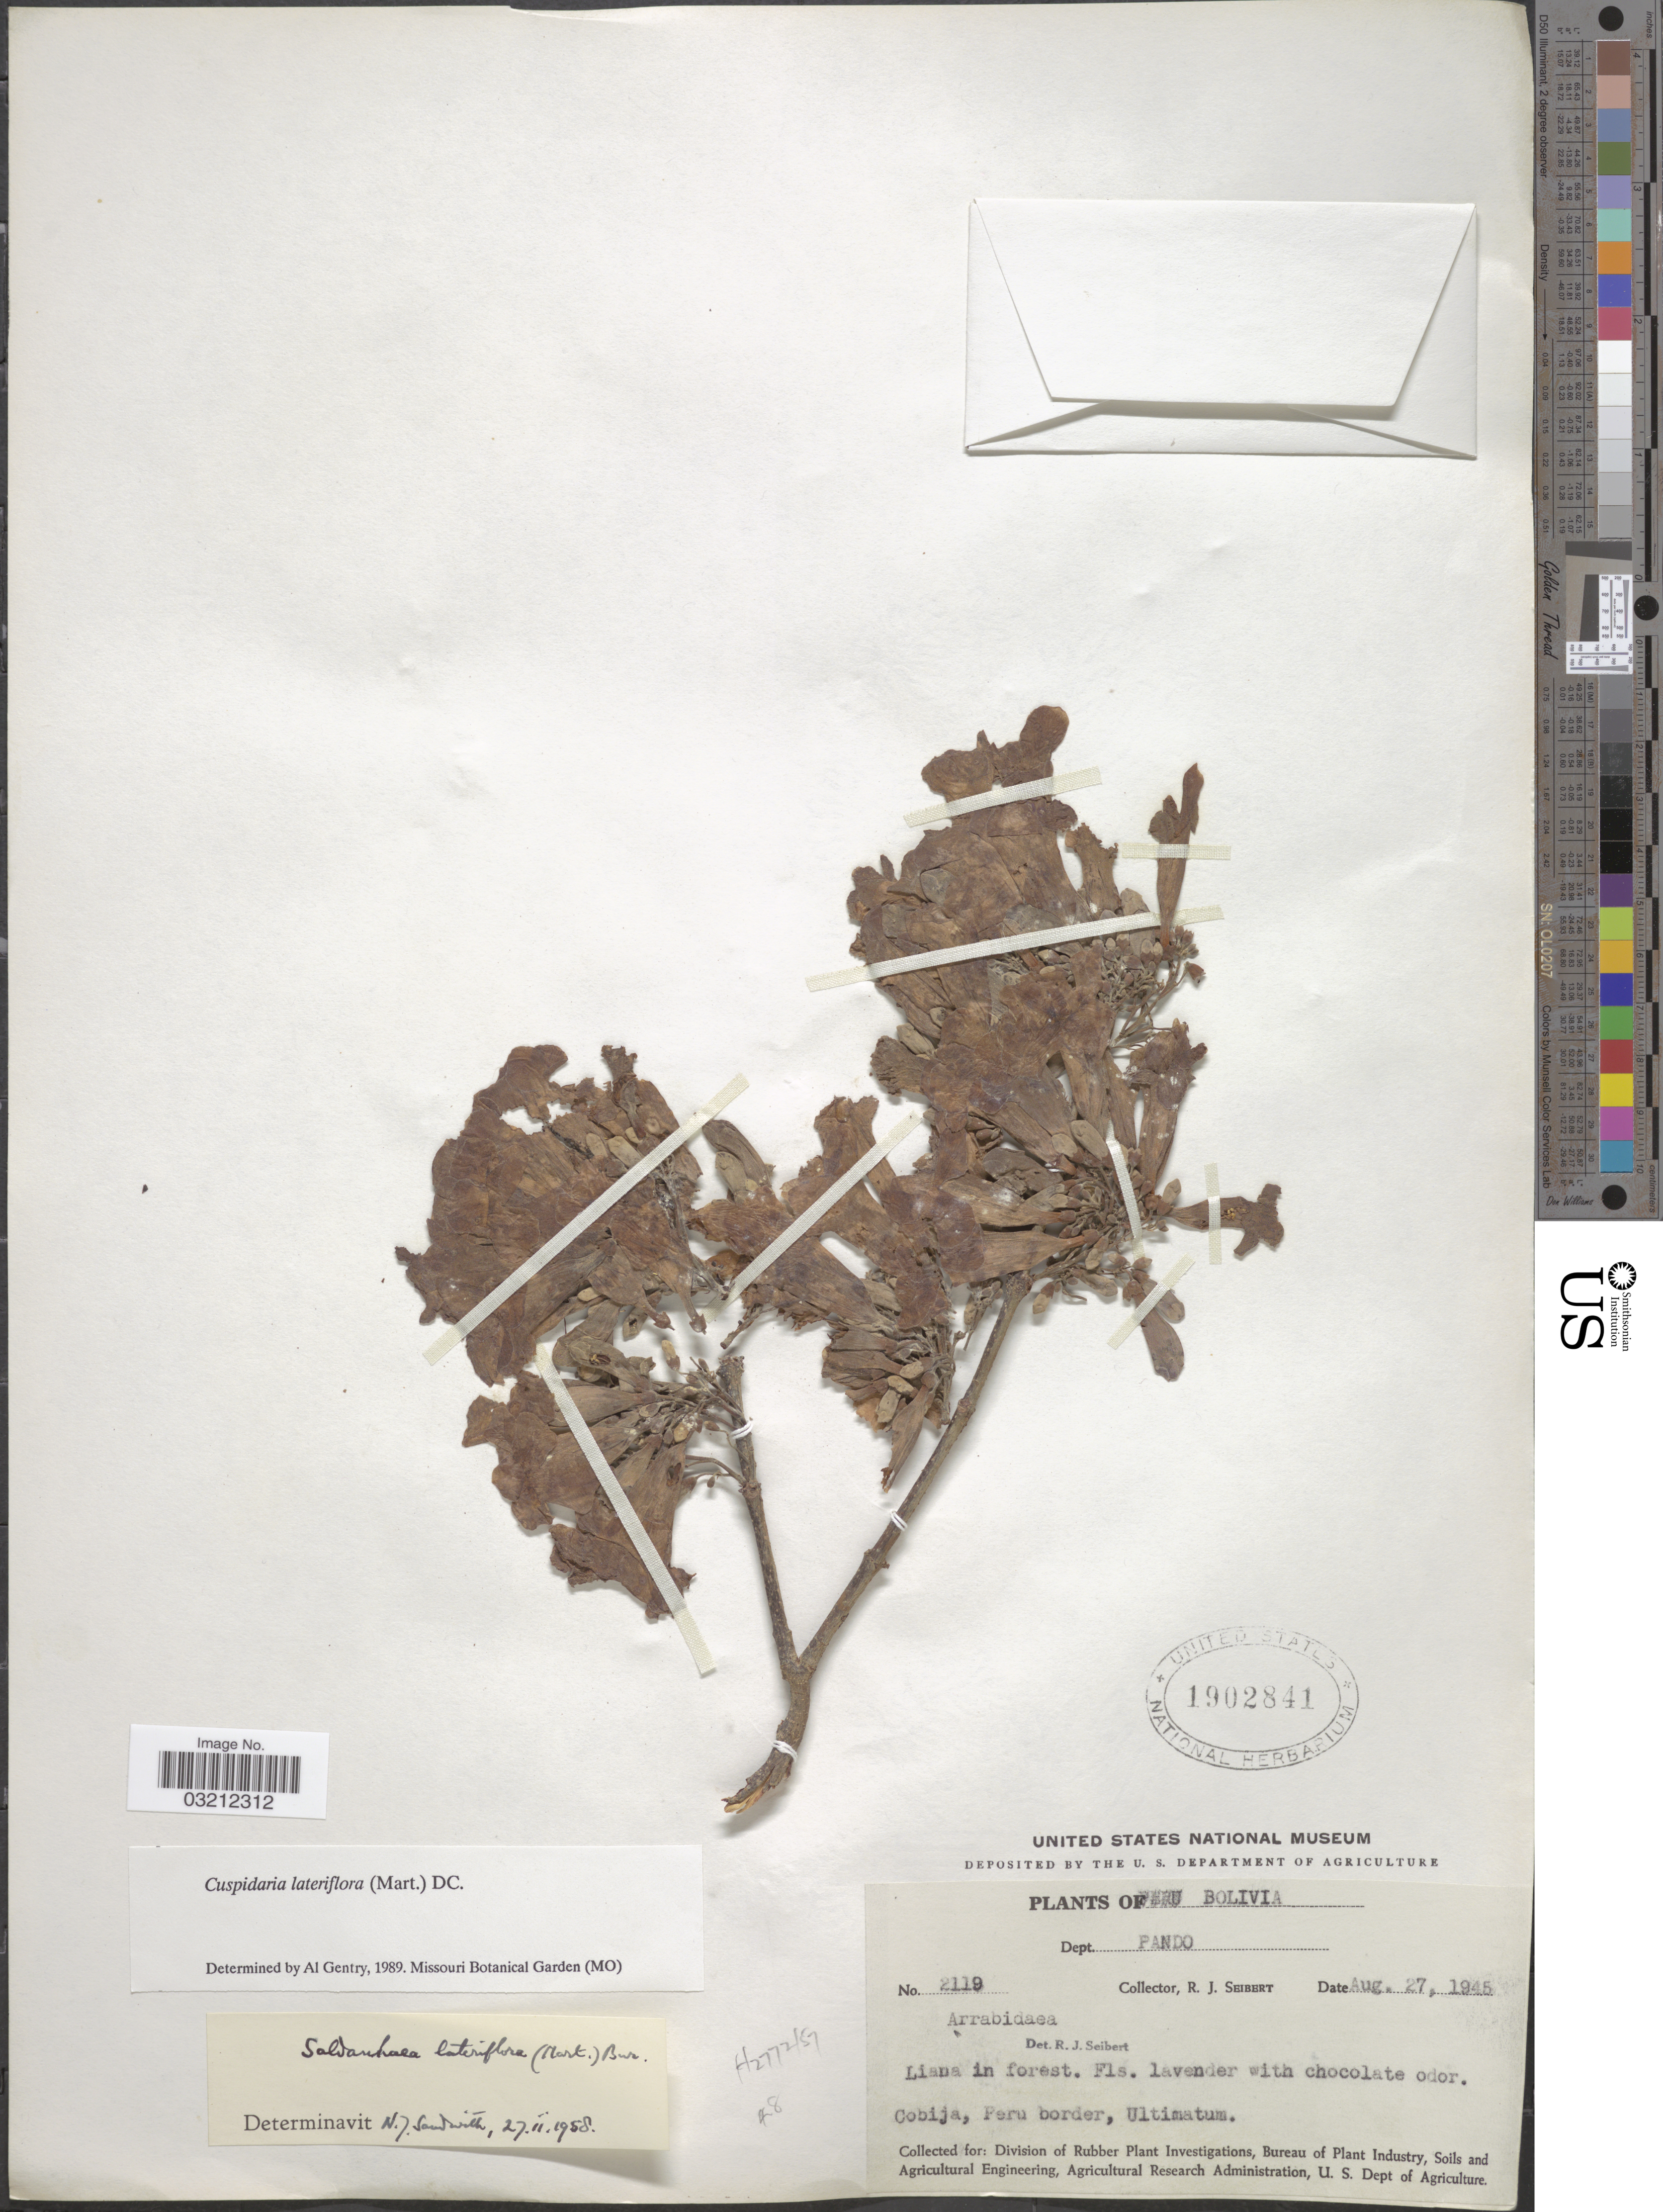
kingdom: Plantae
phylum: Tracheophyta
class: Magnoliopsida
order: Lamiales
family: Bignoniaceae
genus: Cuspidaria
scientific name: Cuspidaria lateriflora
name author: (Mart.) DC.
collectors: R. J. Seibert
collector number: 2119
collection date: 1945-08-27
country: Bolivia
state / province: Pando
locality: Dept. Pando. Cojiba, Peru border, Ultimatum.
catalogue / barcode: US 1902841